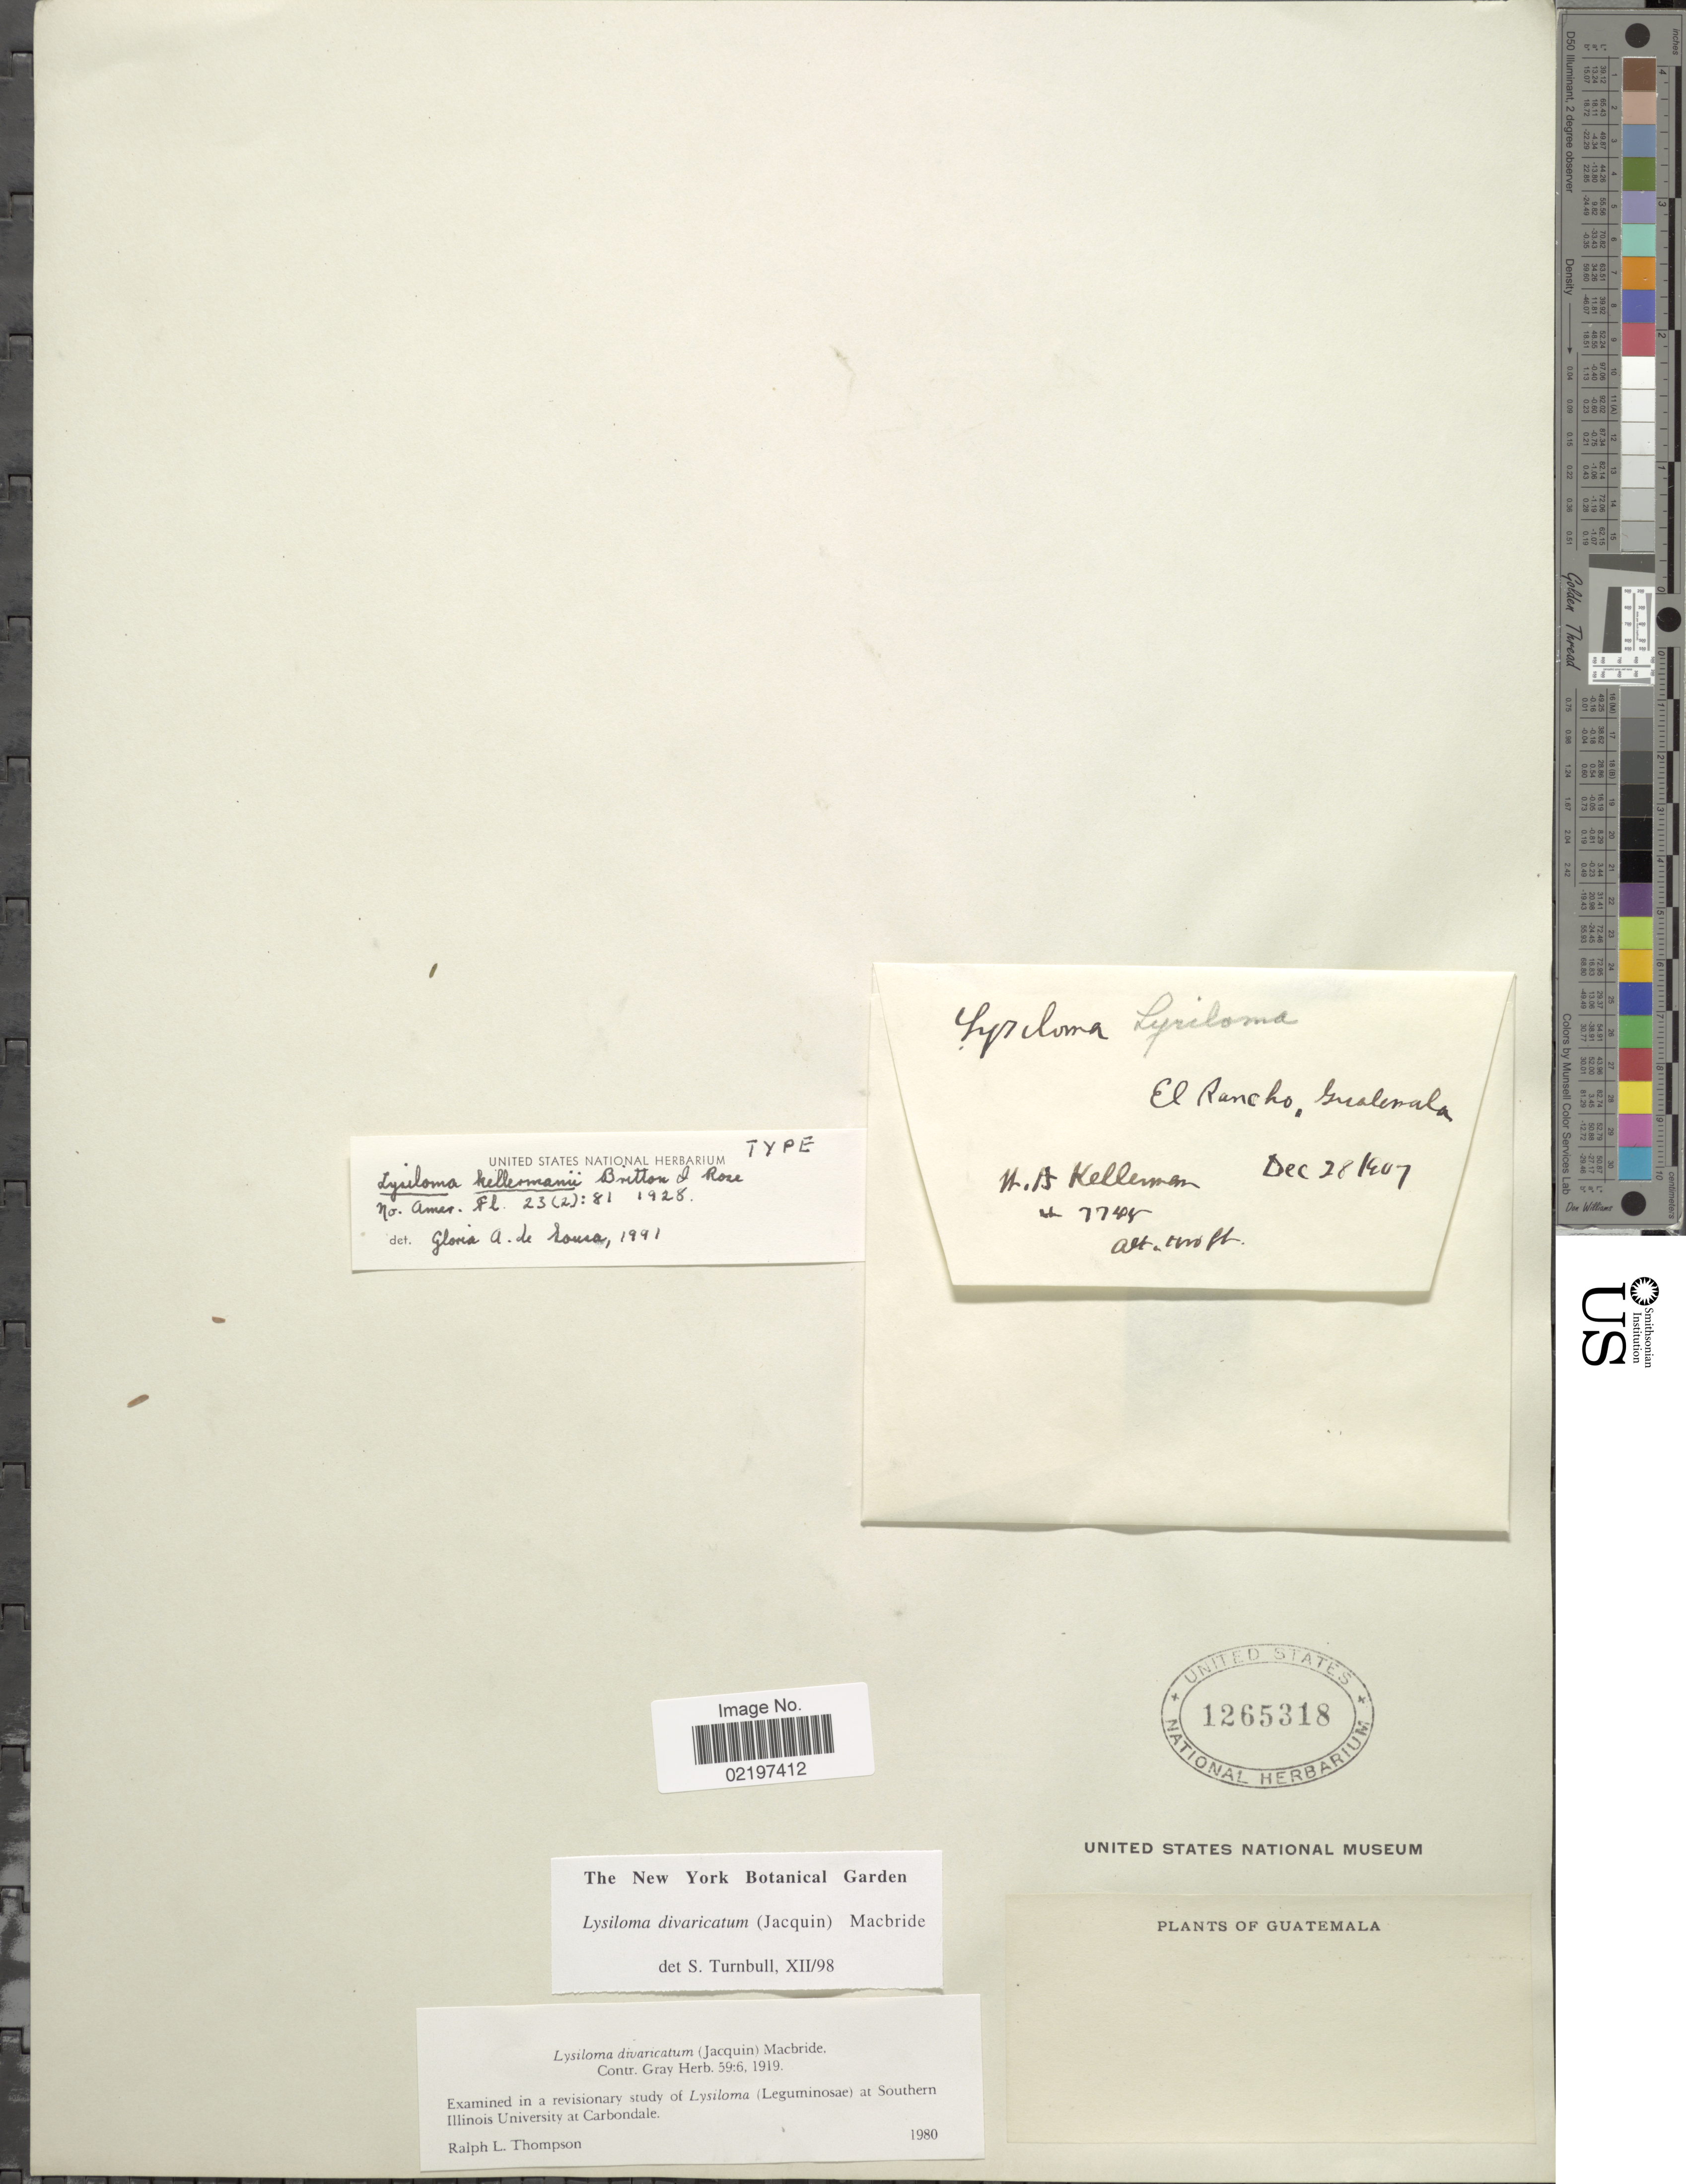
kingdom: Plantae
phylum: Tracheophyta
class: Magnoliopsida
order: Fabales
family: Fabaceae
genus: Lysiloma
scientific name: Lysiloma divaricatum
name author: (Jacq.) J.F. Macbr.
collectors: W. Kellerman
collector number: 7748*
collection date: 1907-12-28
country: Guatemala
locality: El Rancho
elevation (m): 305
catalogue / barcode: US 1265318